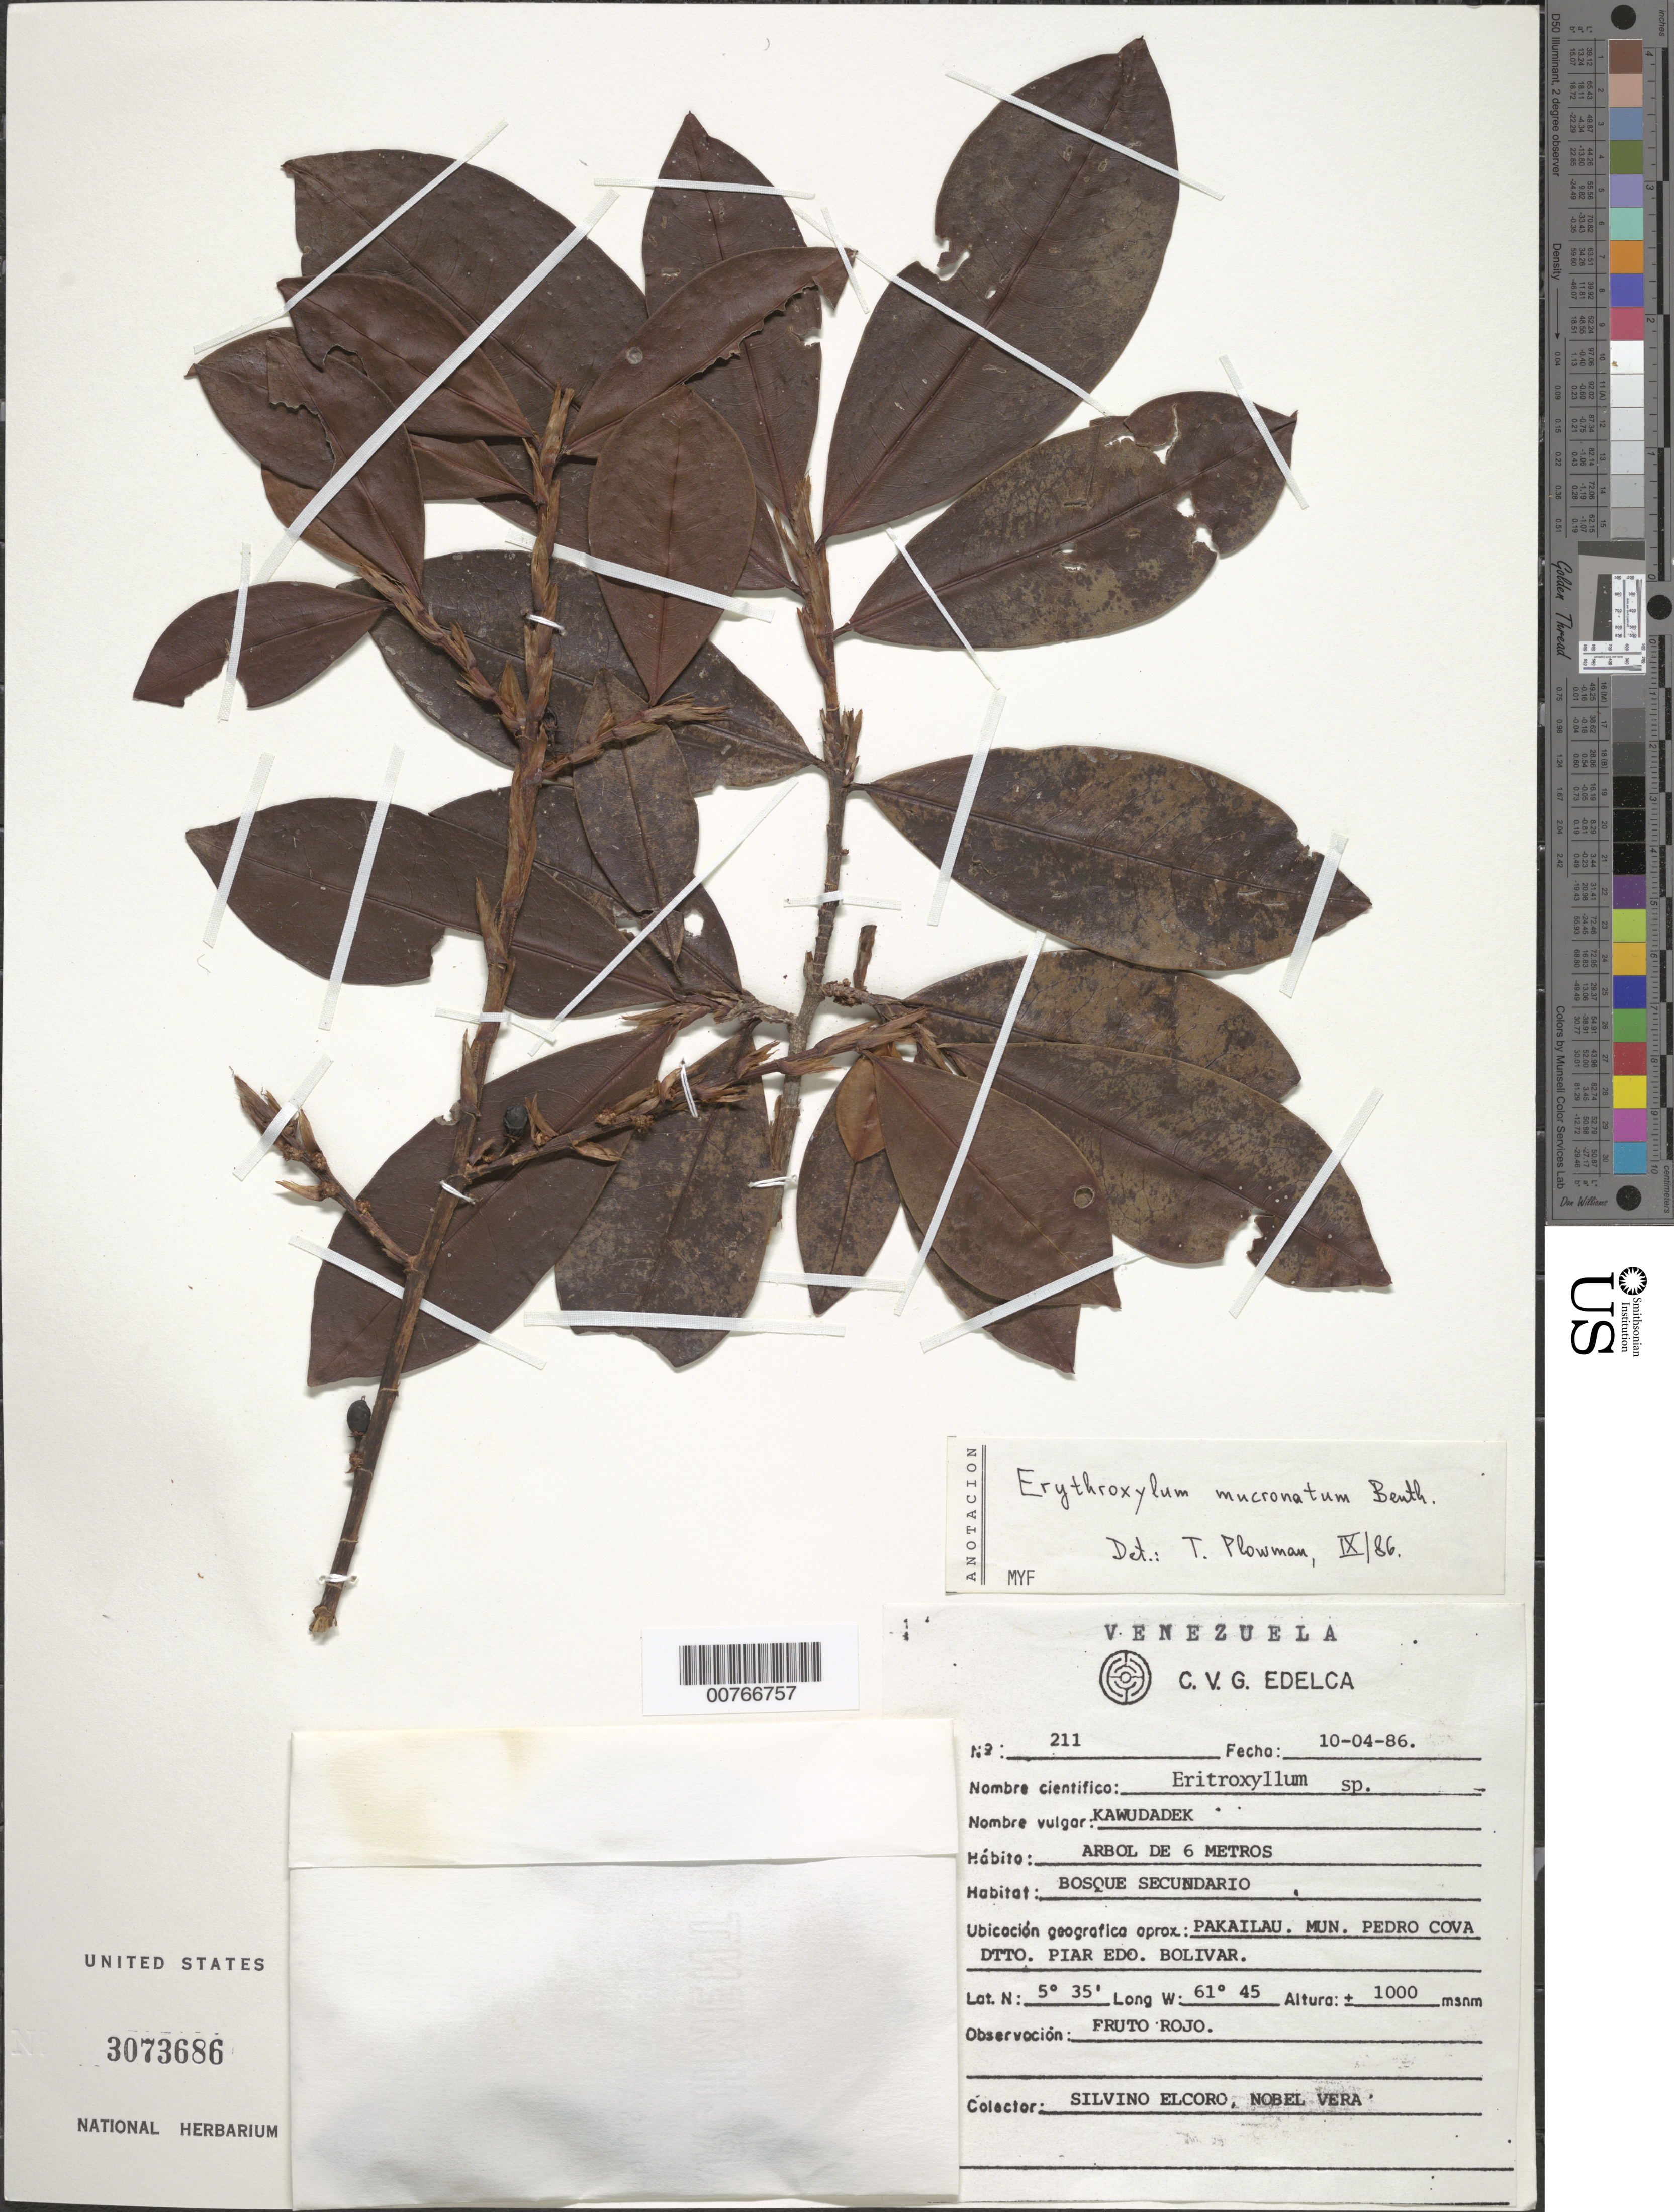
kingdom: Plantae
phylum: Tracheophyta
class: Magnoliopsida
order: Malpighiales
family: Erythroxylaceae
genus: Erythroxylum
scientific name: Erythroxylum mucronatum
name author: Benth.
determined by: Plowman, Timothy C.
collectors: S. Elcoro & N. Vera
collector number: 211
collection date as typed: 10-Apr-86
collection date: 1986-04-10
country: Venezuela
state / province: Bolívar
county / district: Piar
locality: Mun. Pedro Cova, Pakailau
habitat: Bosque secundario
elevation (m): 1000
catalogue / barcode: US 3073686